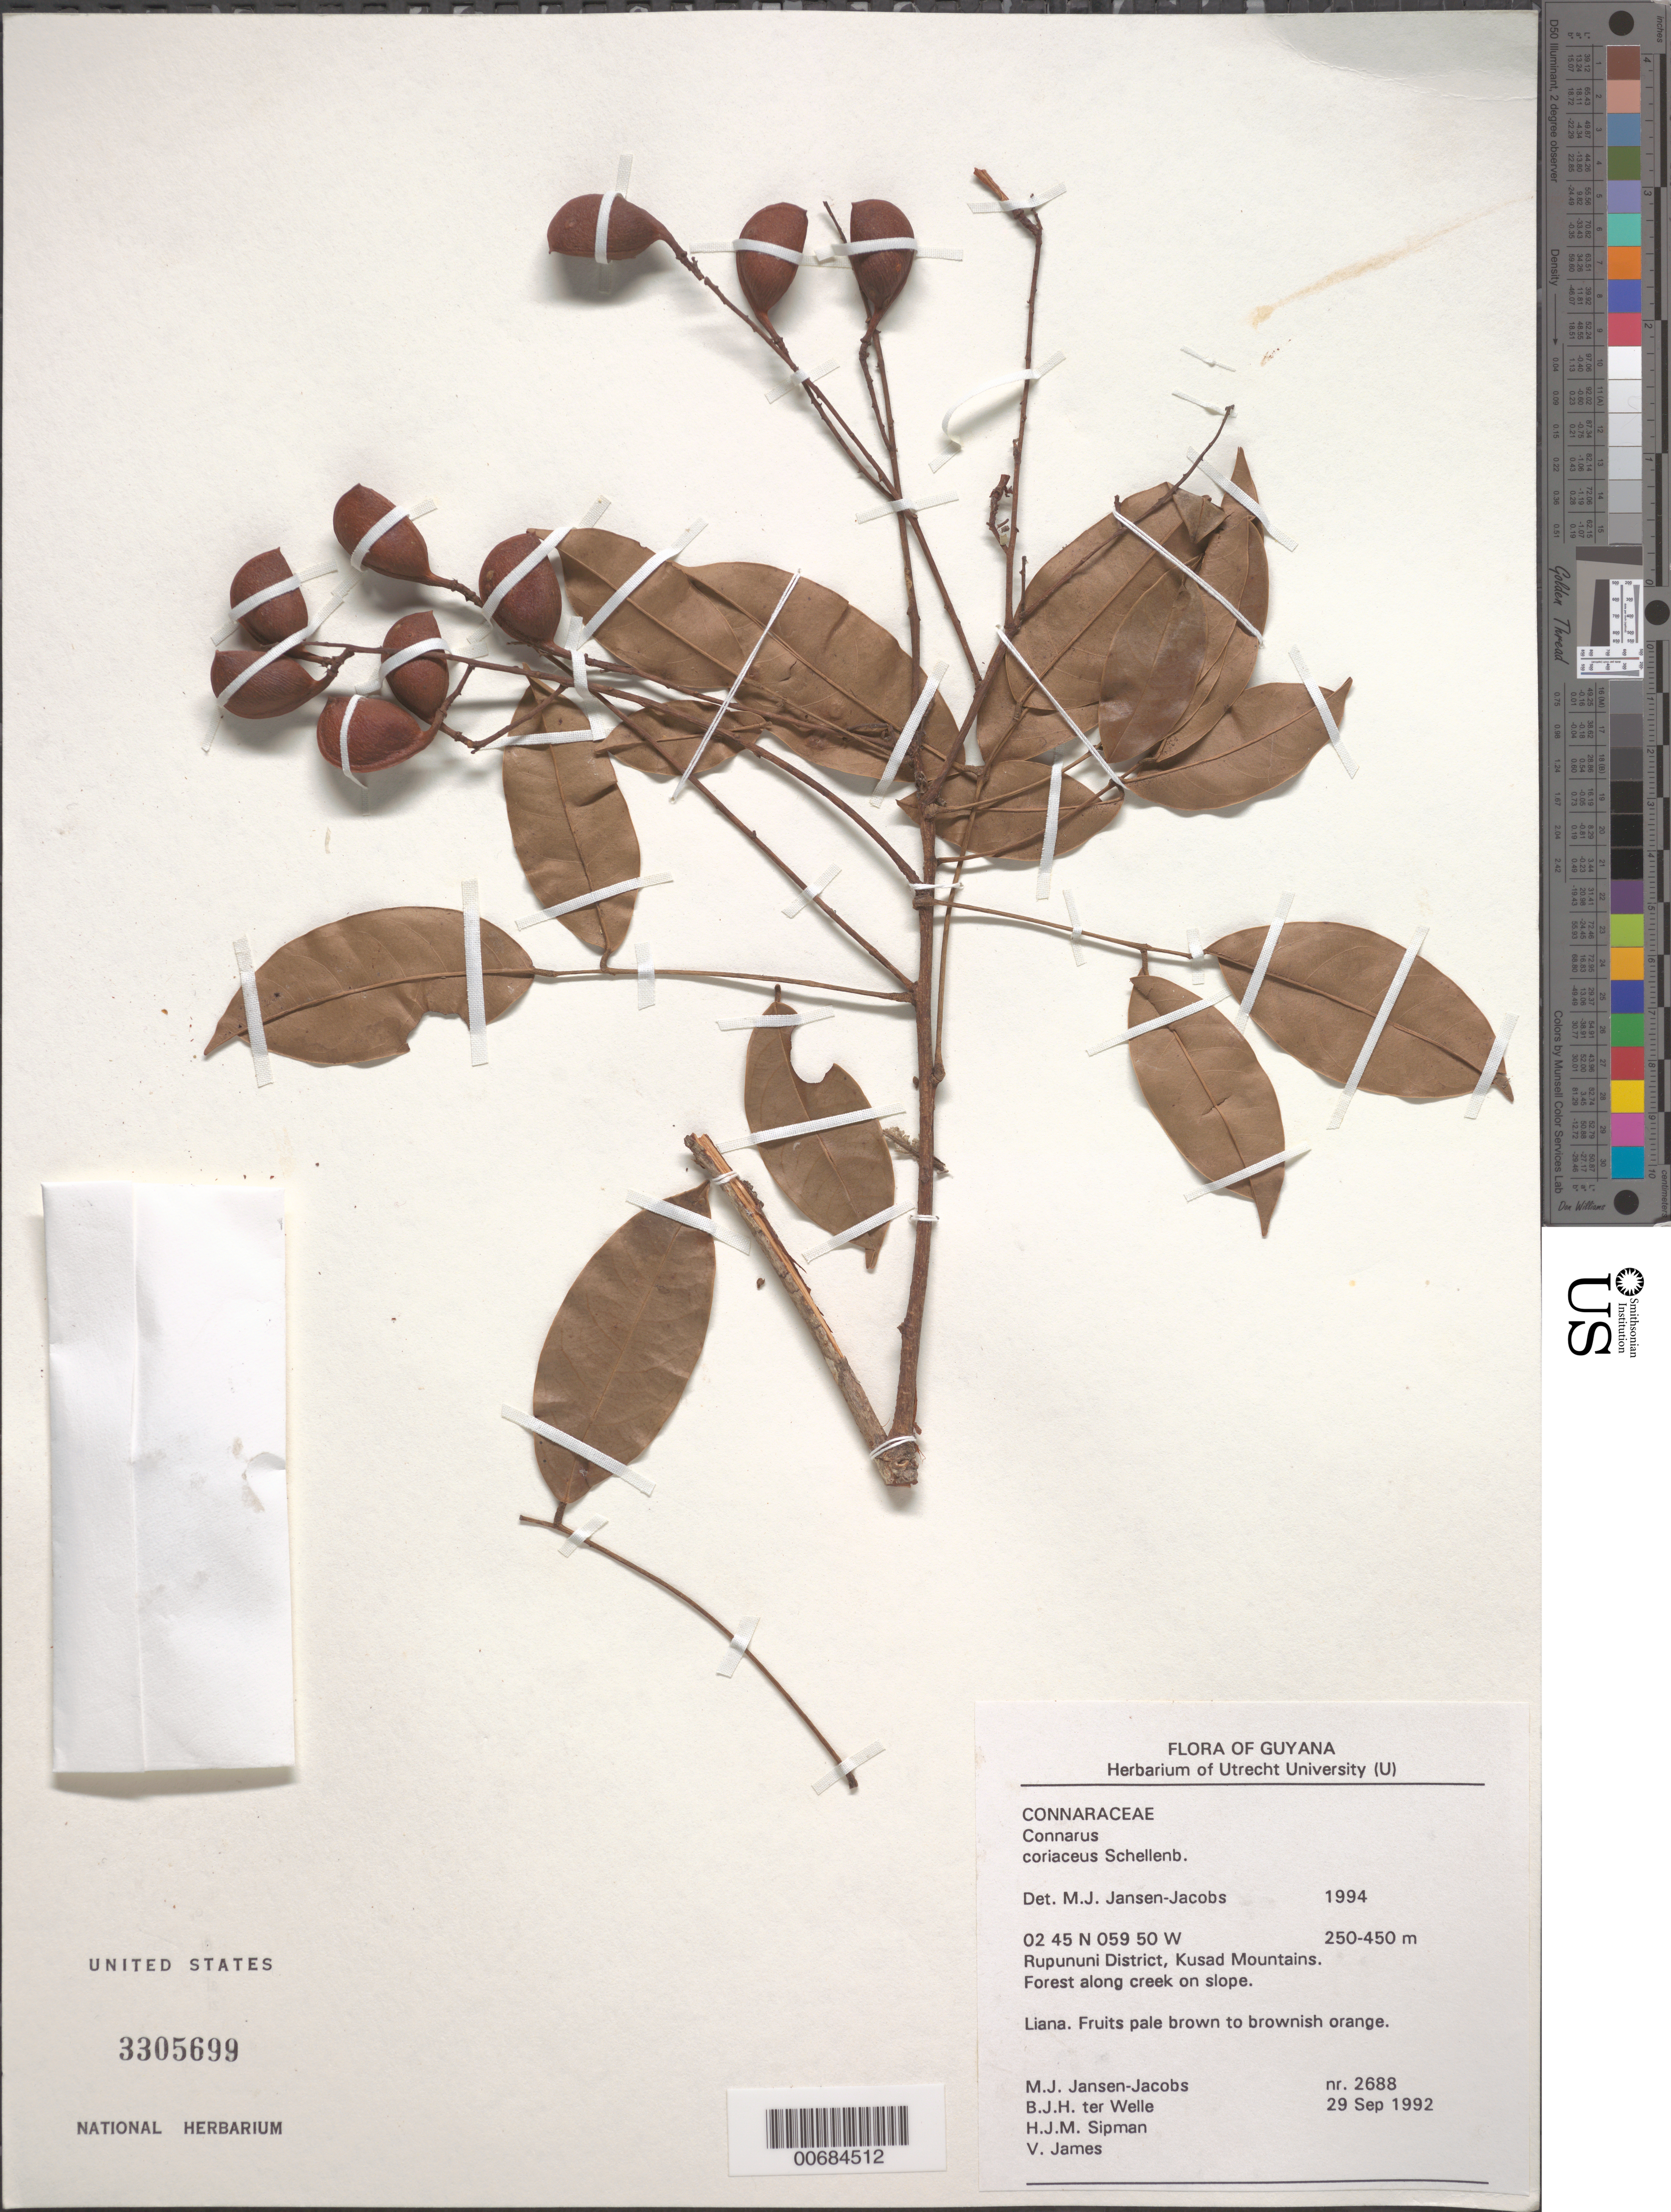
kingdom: Plantae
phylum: Tracheophyta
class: Magnoliopsida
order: Oxalidales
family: Connaraceae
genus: Connarus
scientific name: Connarus coriaceus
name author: G. Schellenb.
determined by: Jansen-Jacobs, M. J., (U), Nationaal Herbarium Nederland, Utrecht University branch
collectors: M. J. Jansen-Jacobs, B. Welle, H. J. M. Sipman & V. James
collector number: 2688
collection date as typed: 29-Sep-92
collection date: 1992-09-29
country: Guyana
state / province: U. Takutu-U. Essequibo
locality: Kusad Mountains, Rupununi District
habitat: Forest along creek on slope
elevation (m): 250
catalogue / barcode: US 3305699